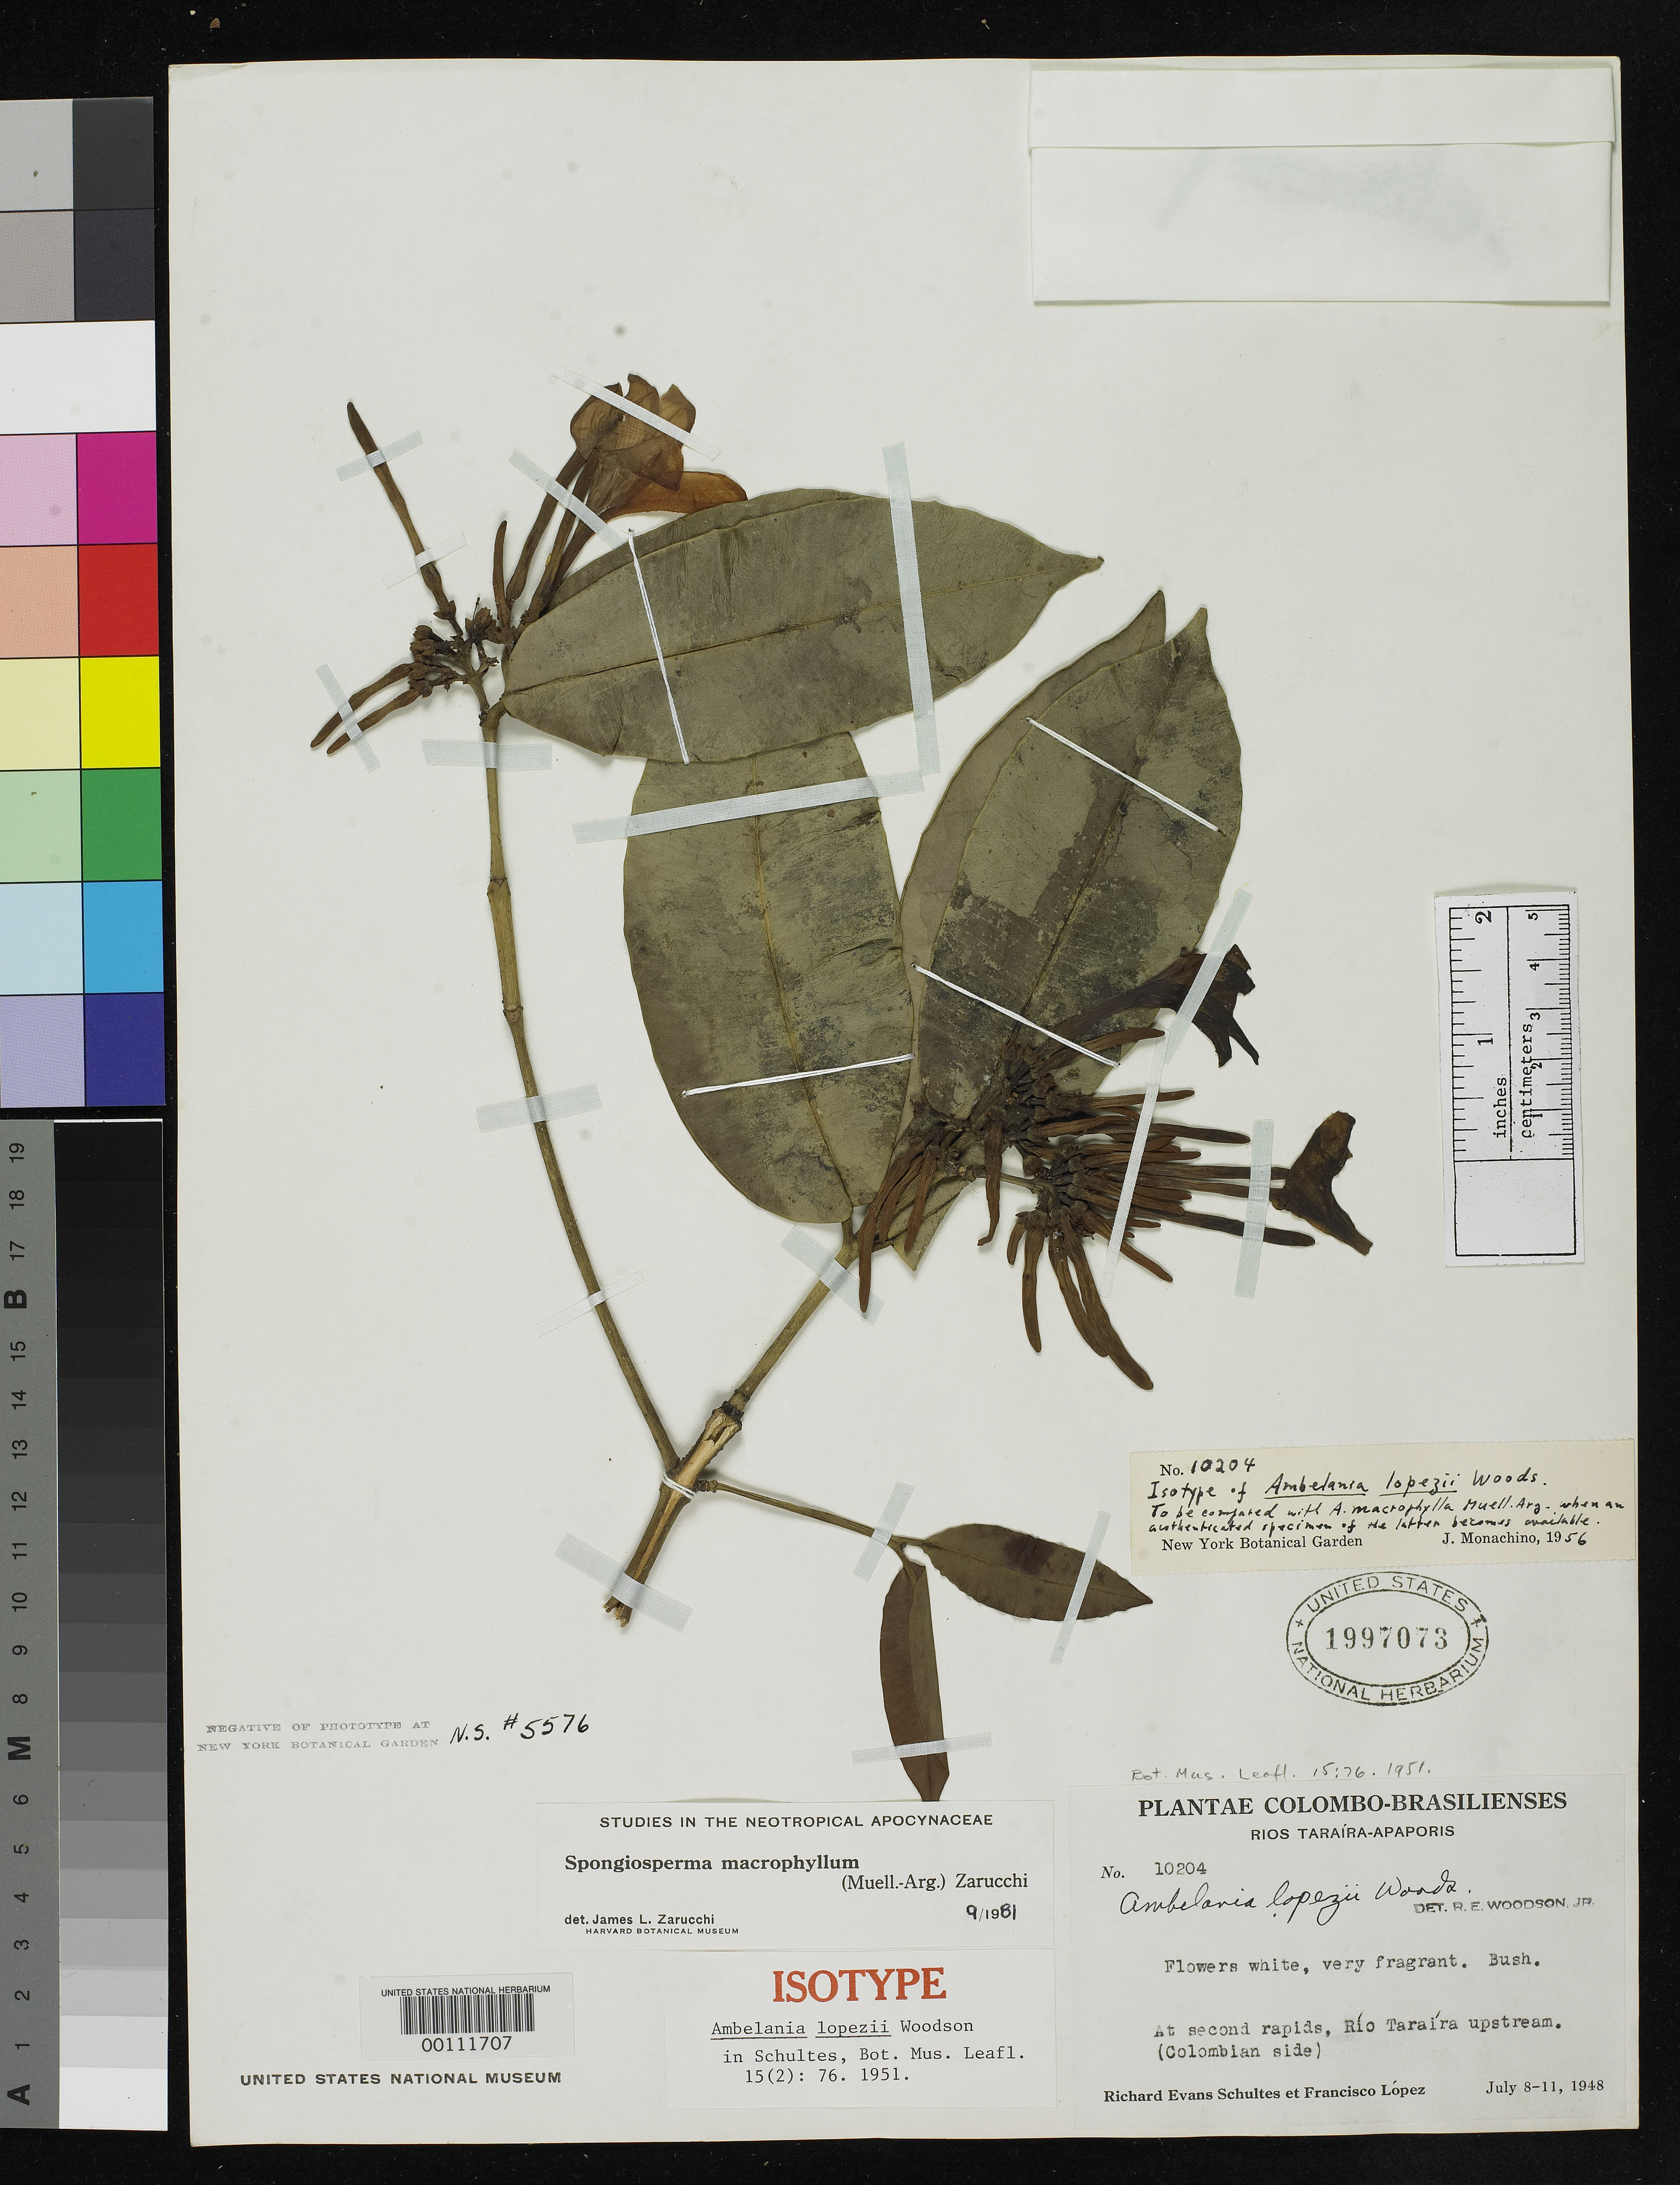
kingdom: Plantae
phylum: Tracheophyta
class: Magnoliopsida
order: Gentianales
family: Apocynaceae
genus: Ambelania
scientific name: Ambelania lopezii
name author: Woodson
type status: Isotype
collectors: R. E. Schultes & F. Lopéz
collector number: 10204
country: Colombia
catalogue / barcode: US 1997073